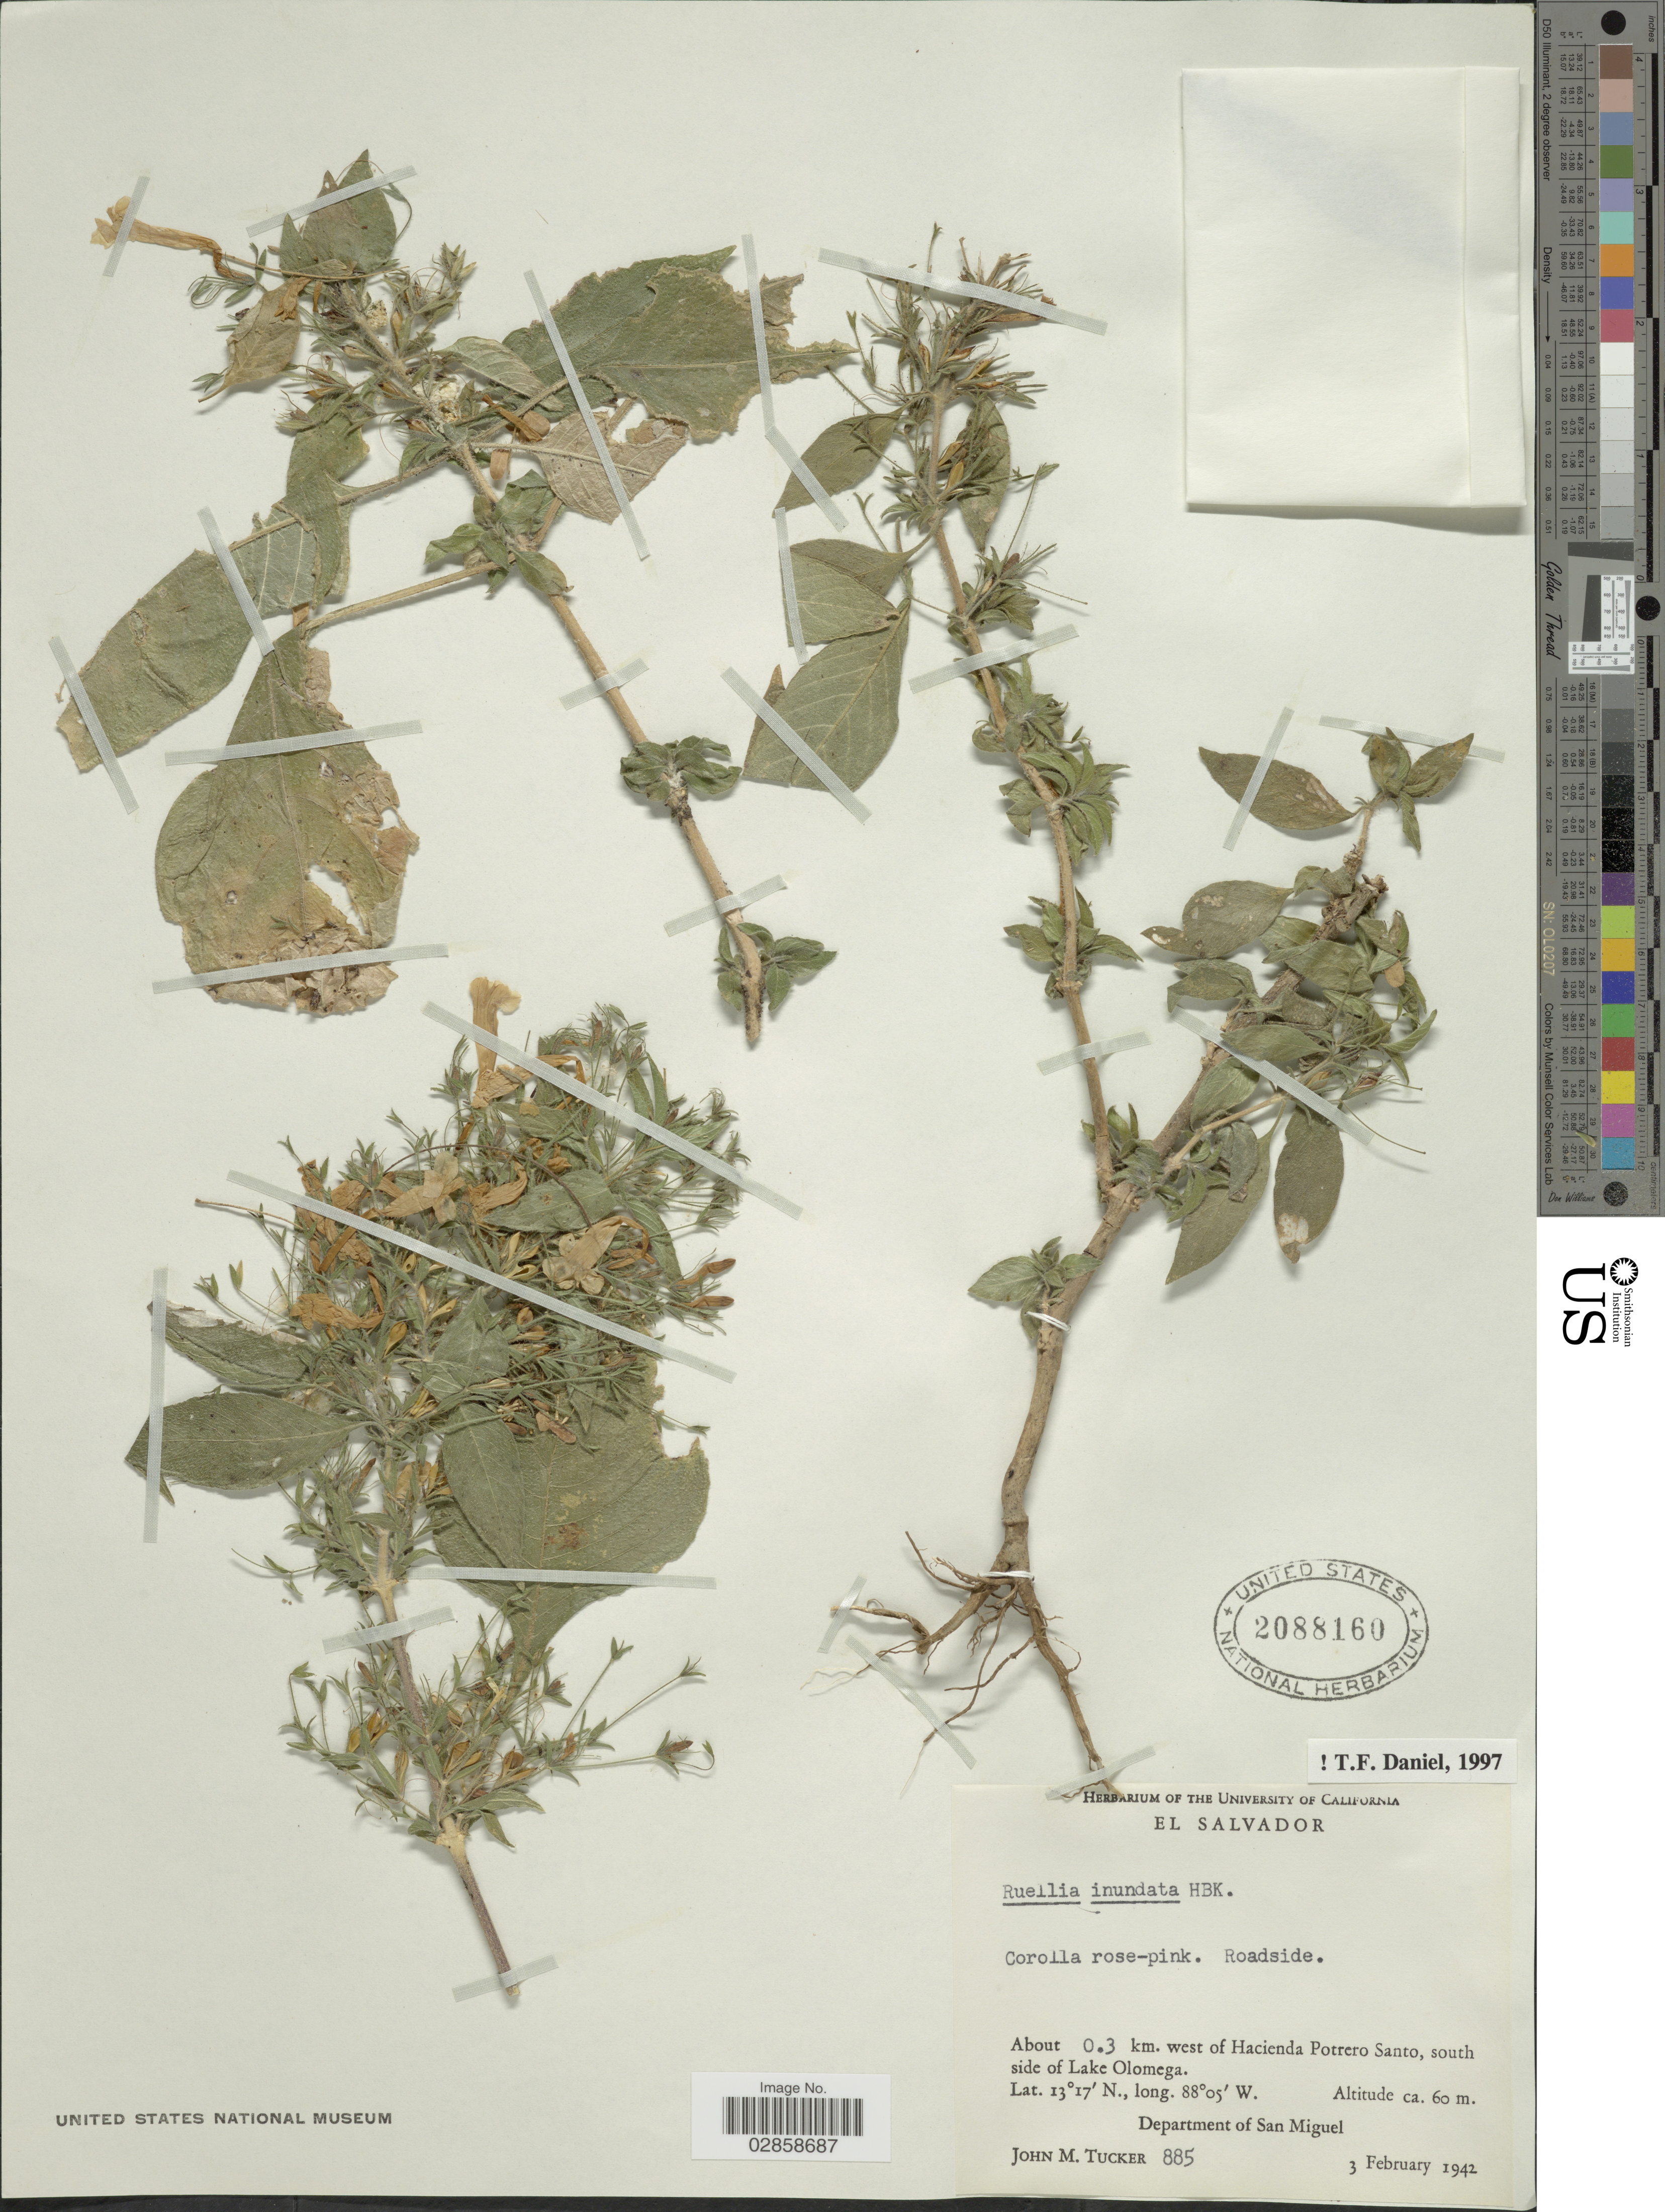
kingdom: Plantae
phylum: Tracheophyta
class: Magnoliopsida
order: Lamiales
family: Acanthaceae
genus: Ruellia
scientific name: Ruellia inundata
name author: Kunth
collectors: J. M. Tucker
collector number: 885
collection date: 1942-02-03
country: El Salvador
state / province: San Miguel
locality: About 0.3 km. west of Hacienda Potrero Santo, south side of Lake Olomega. Department of San Miguel.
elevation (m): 60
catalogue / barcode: US 2088160